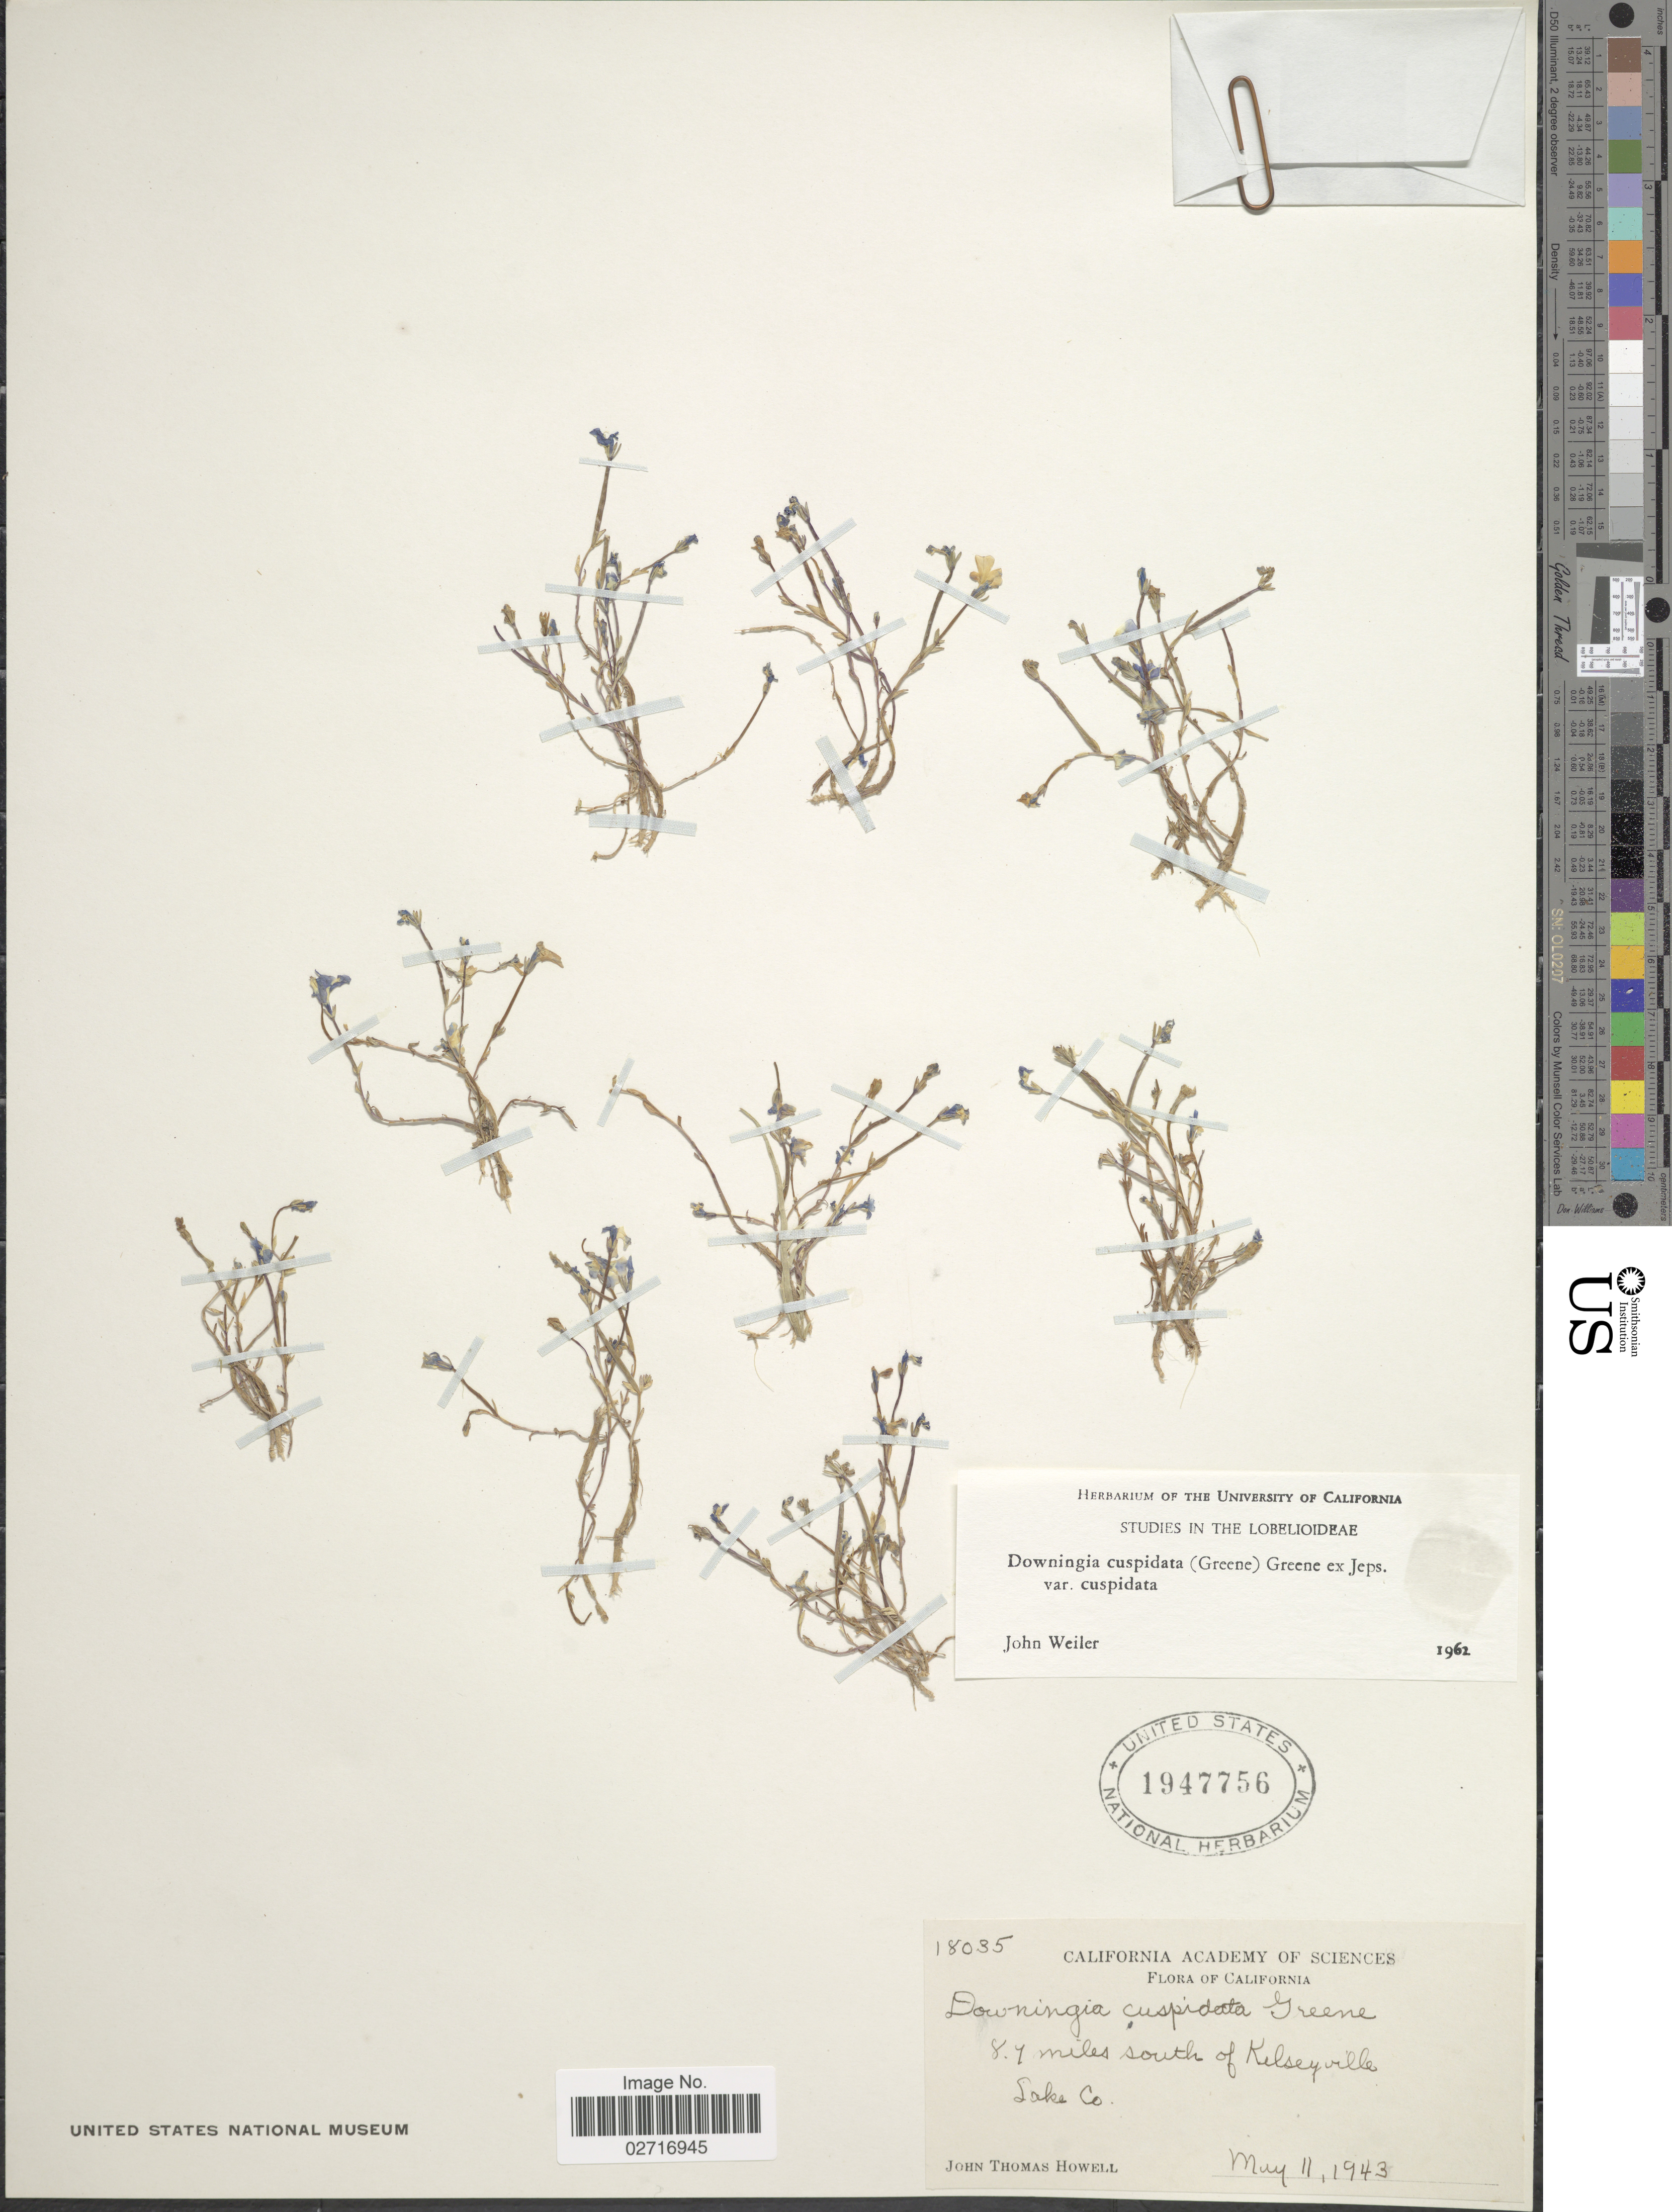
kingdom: Plantae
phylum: Tracheophyta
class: Magnoliopsida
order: Asterales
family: Campanulaceae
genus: Downingia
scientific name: Downingia cuspidata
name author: (Greene) Rattan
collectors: J. T. Howell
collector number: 18035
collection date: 1943-05-11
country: United States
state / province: California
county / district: Lake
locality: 8.7 miles south of Kelseyville, Lake Co.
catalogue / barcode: US 1947756